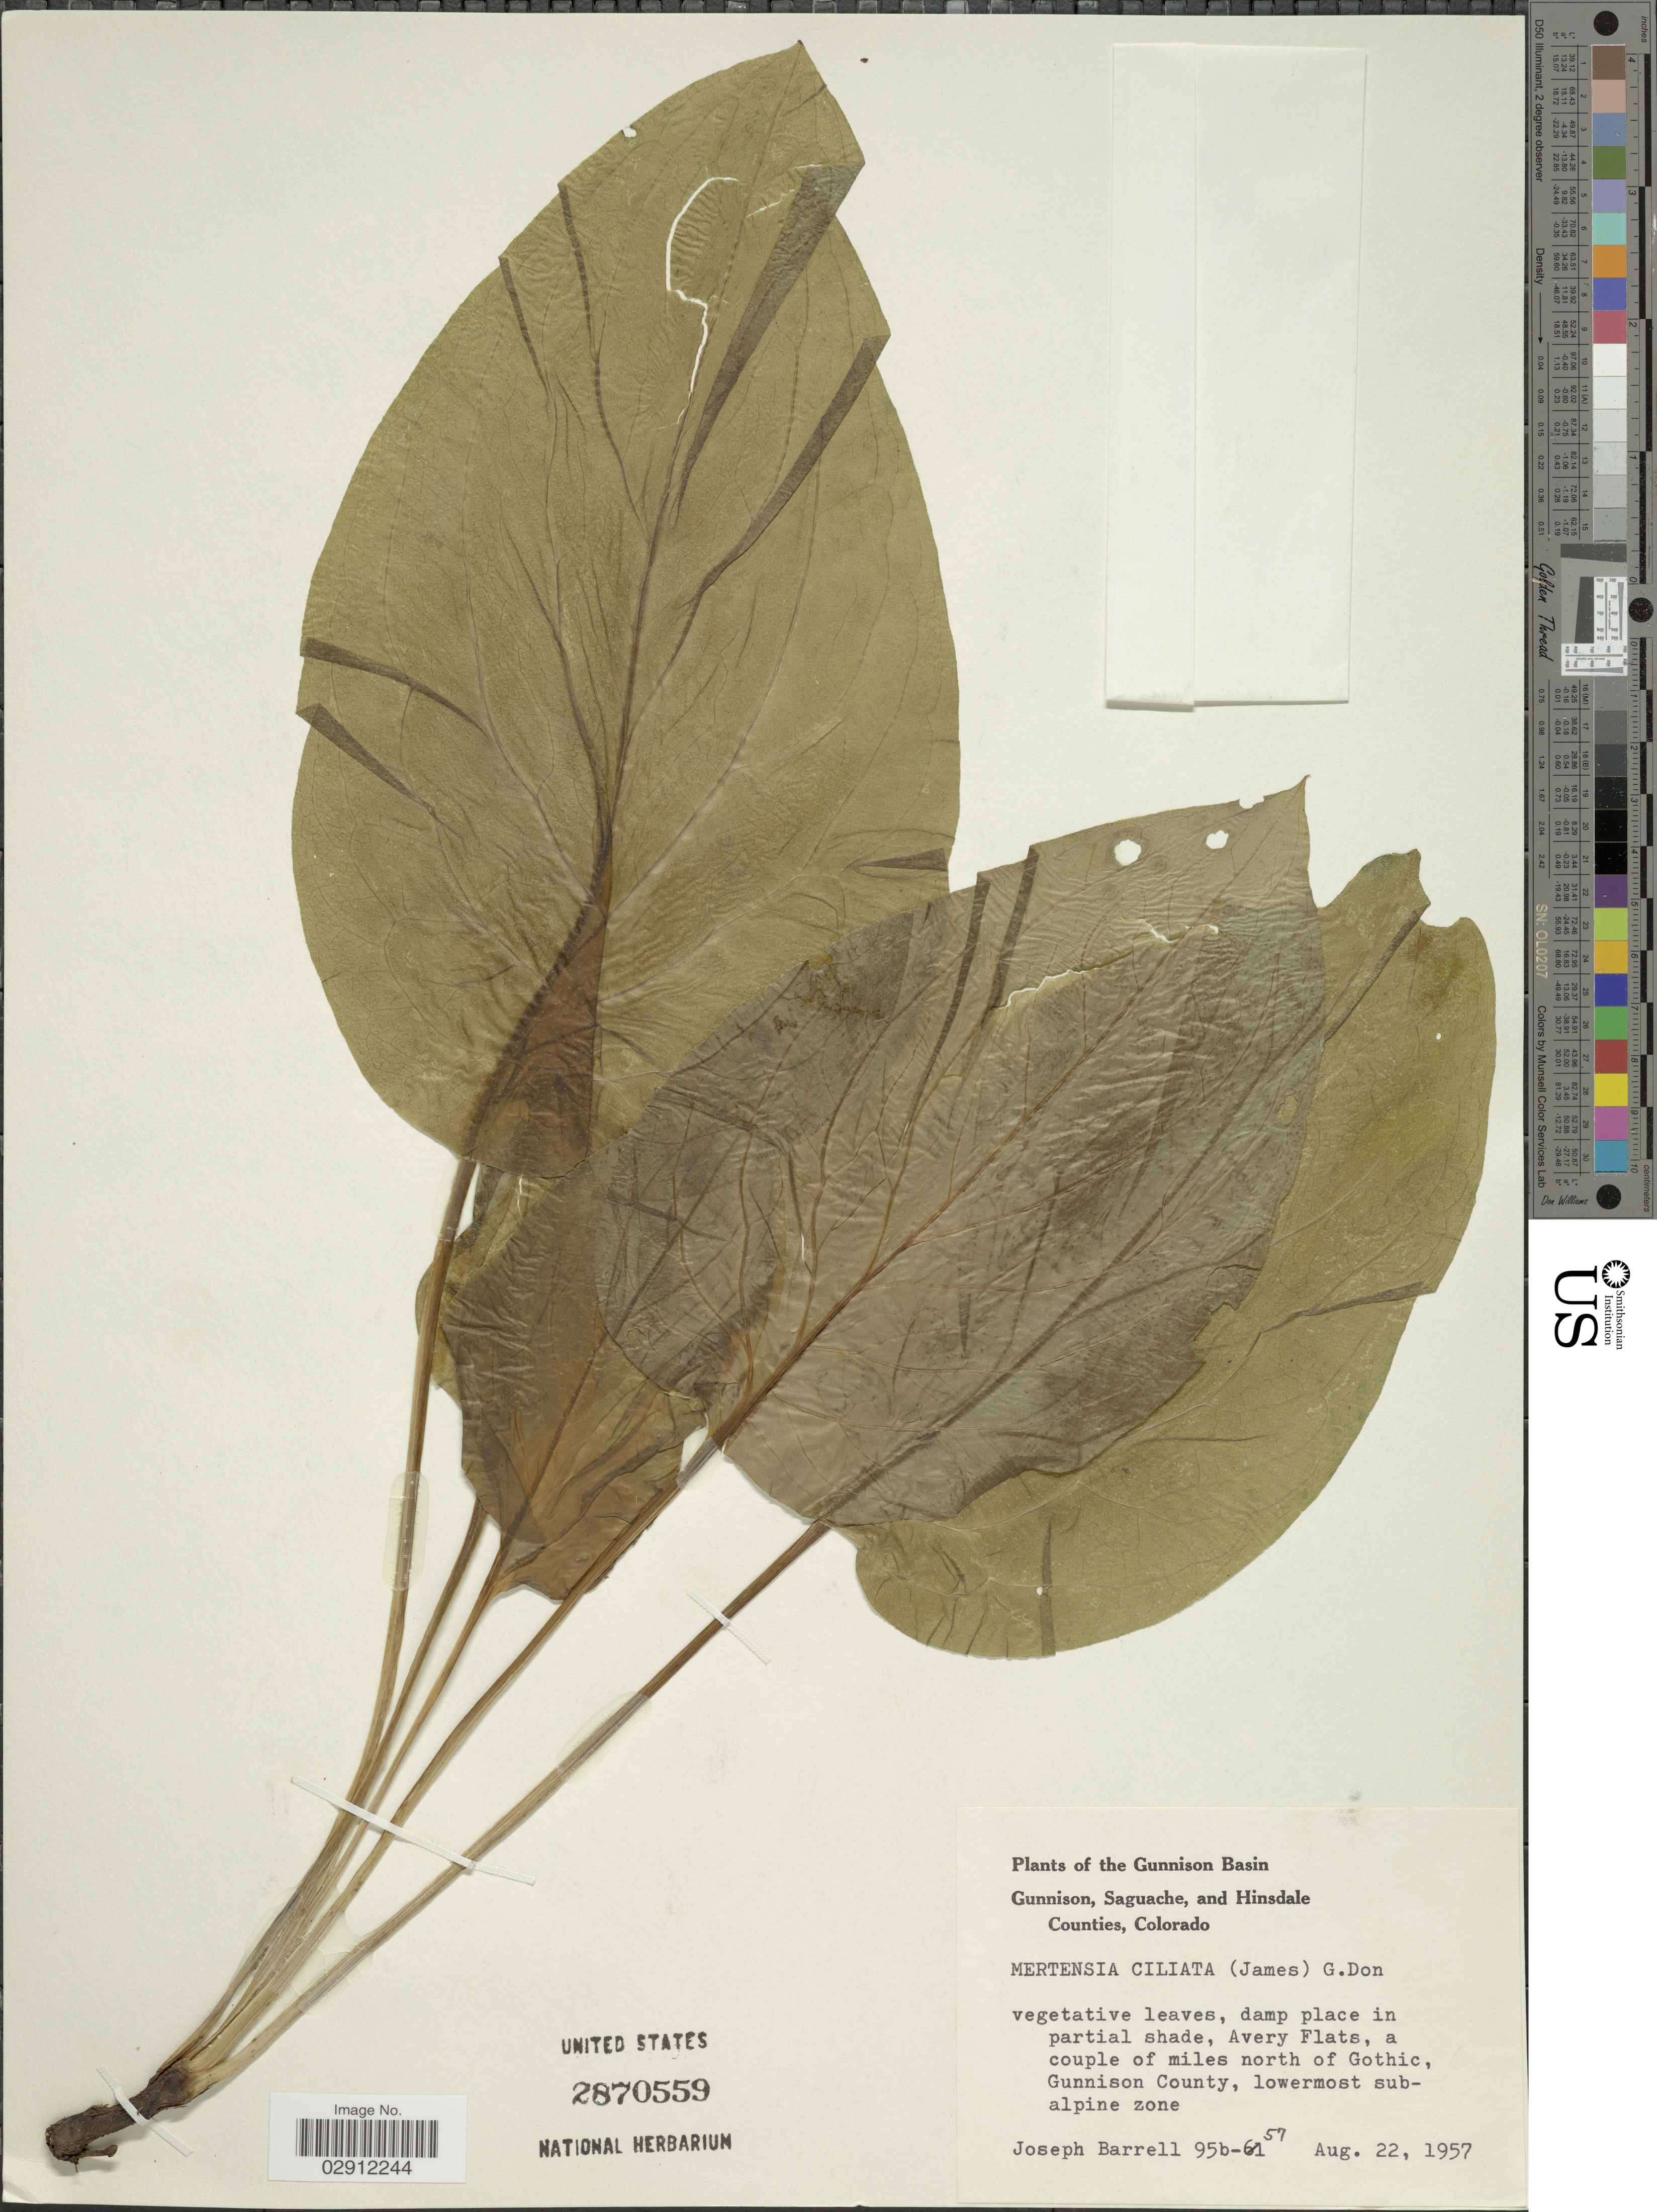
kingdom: Plantae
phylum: Tracheophyta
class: Magnoliopsida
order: Boraginales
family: Boraginaceae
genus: Mertensia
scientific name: Mertensia ciliata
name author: (James) G. Don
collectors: J. Barrell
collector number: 95b-57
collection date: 1957-08-22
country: United States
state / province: Colorado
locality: Gunnison Basin. Avery Flats, a couple of miles north of Gothic, Gunnison County.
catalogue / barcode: US 2870559